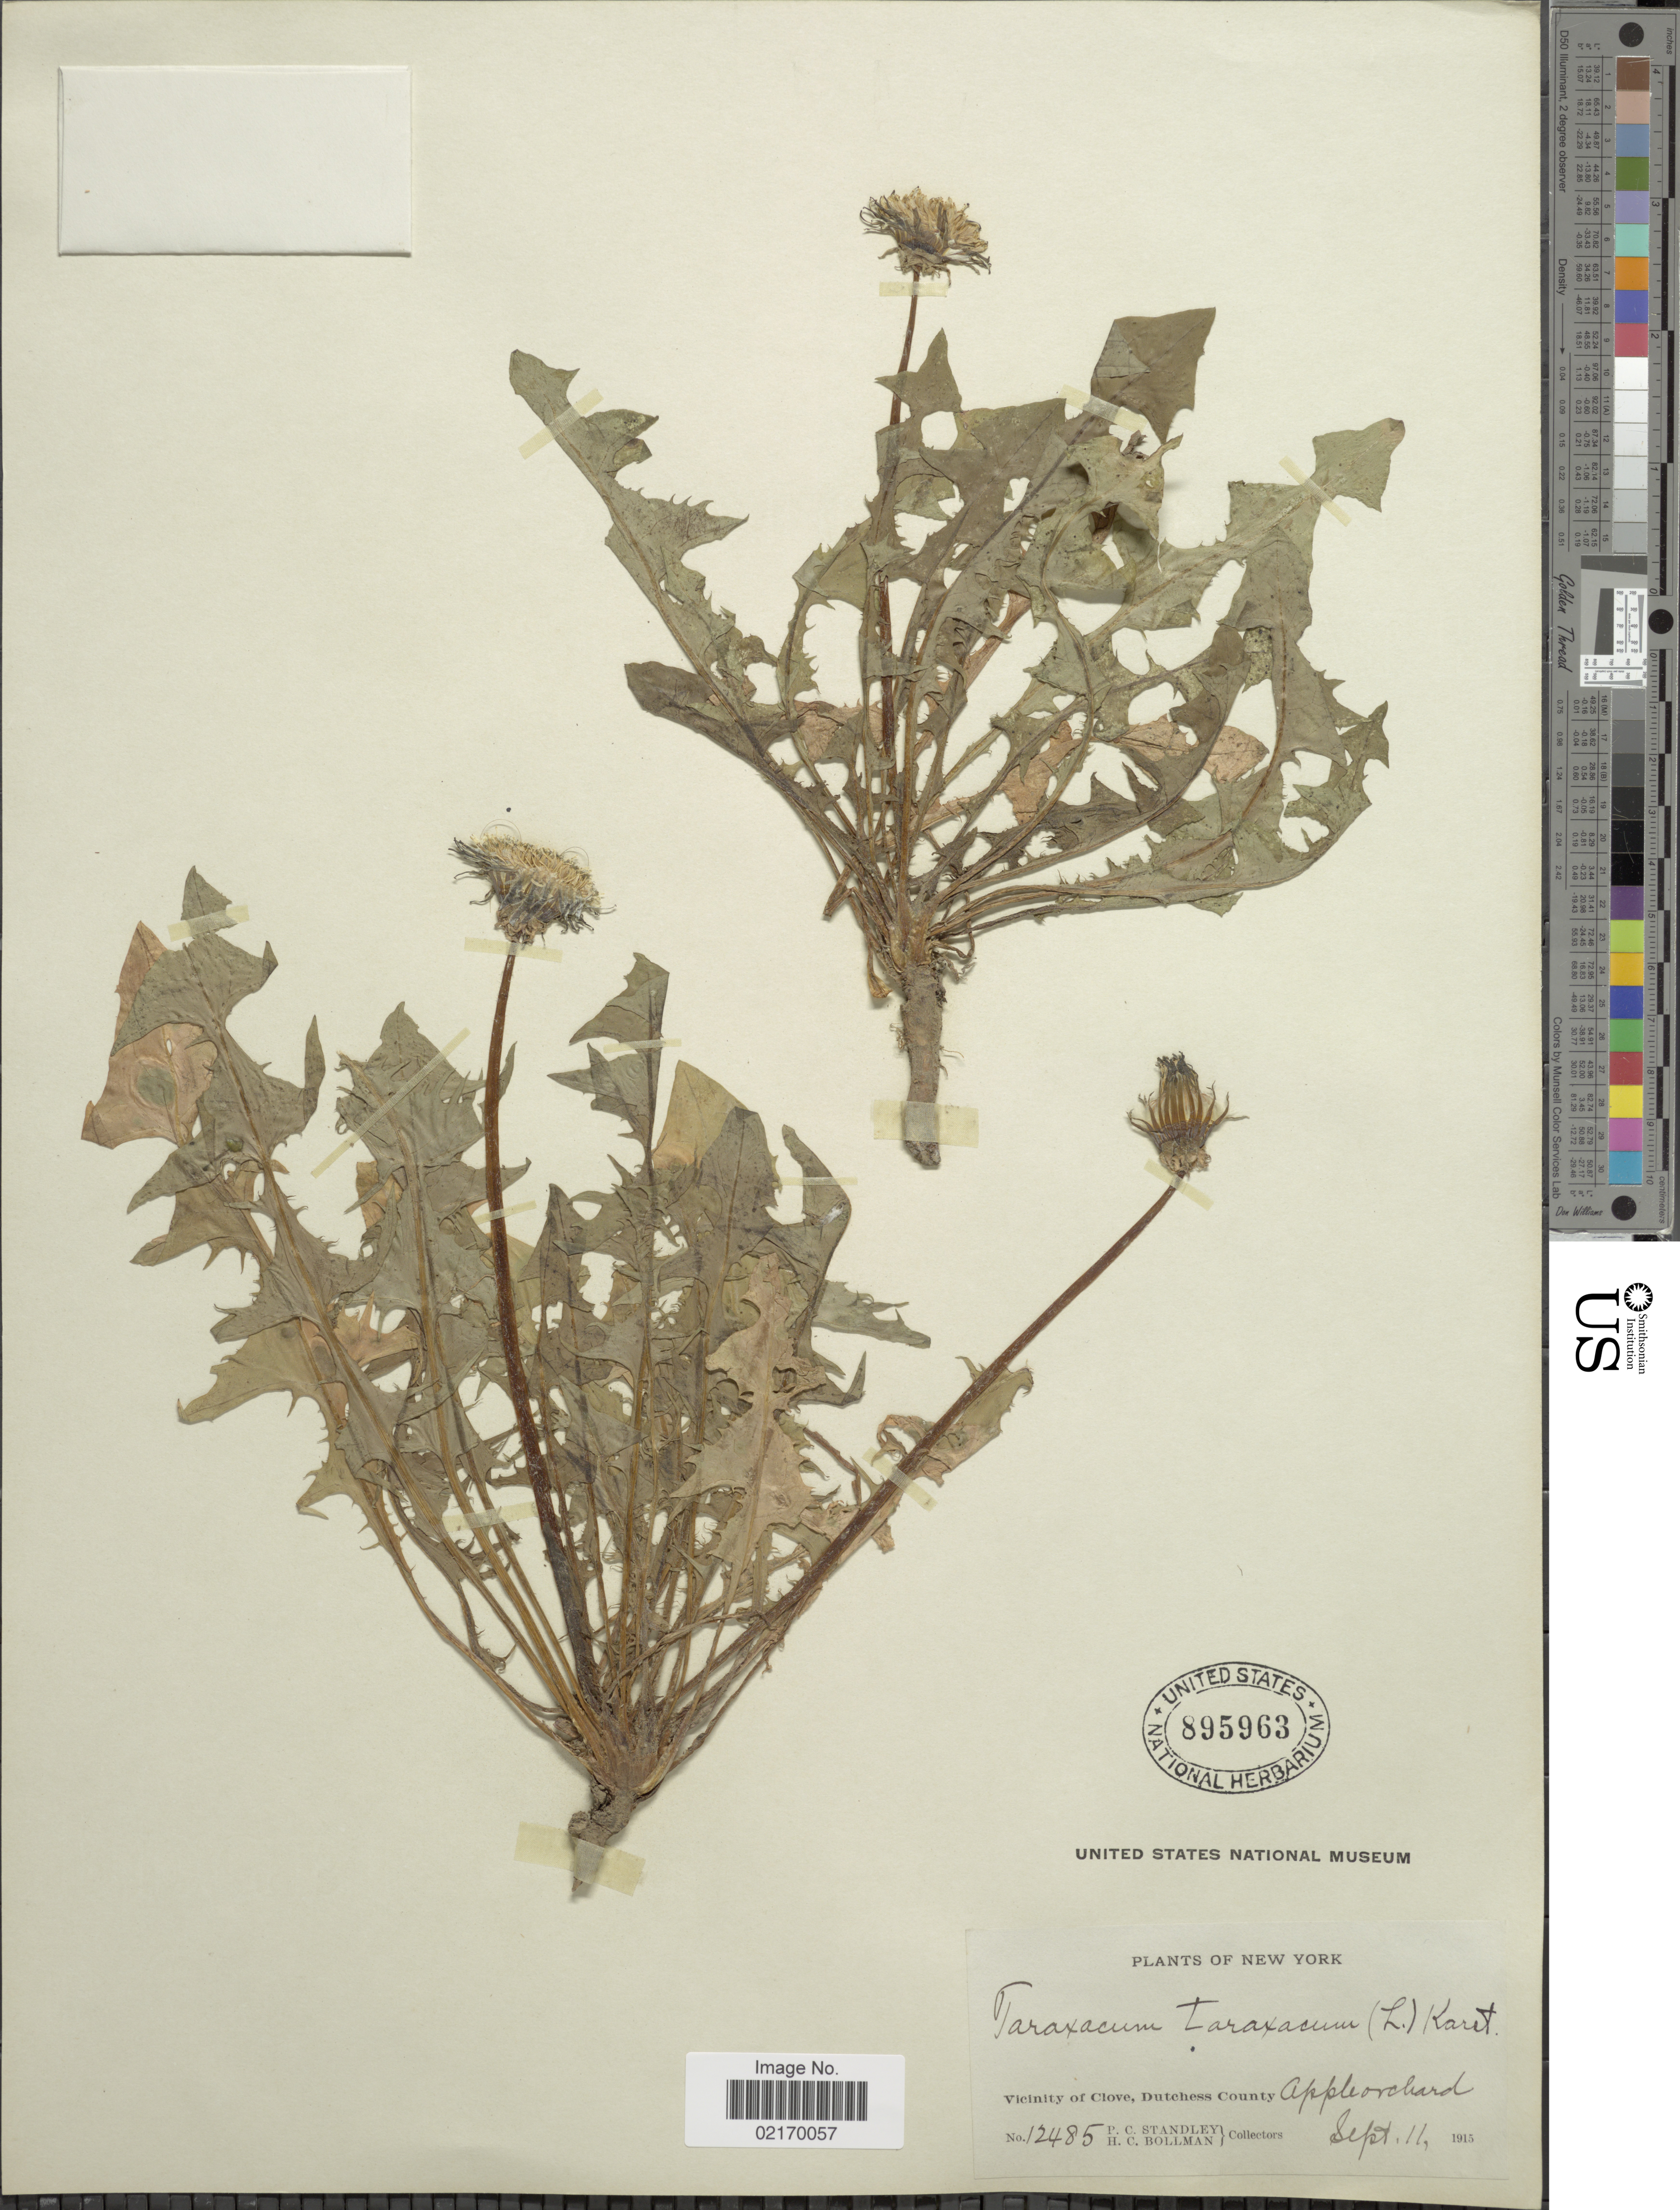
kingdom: Plantae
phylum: Tracheophyta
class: Magnoliopsida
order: Asterales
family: Asteraceae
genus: Taraxacum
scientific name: Taraxacum officinale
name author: G.H. Weber ex F.H. Wigg.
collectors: P. C. Standley & H. C. Bollman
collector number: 12485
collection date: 1915-09-11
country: United States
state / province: New York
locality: Vicinity of Clove, Dutchess County, Apppleorchard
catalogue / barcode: US 895963